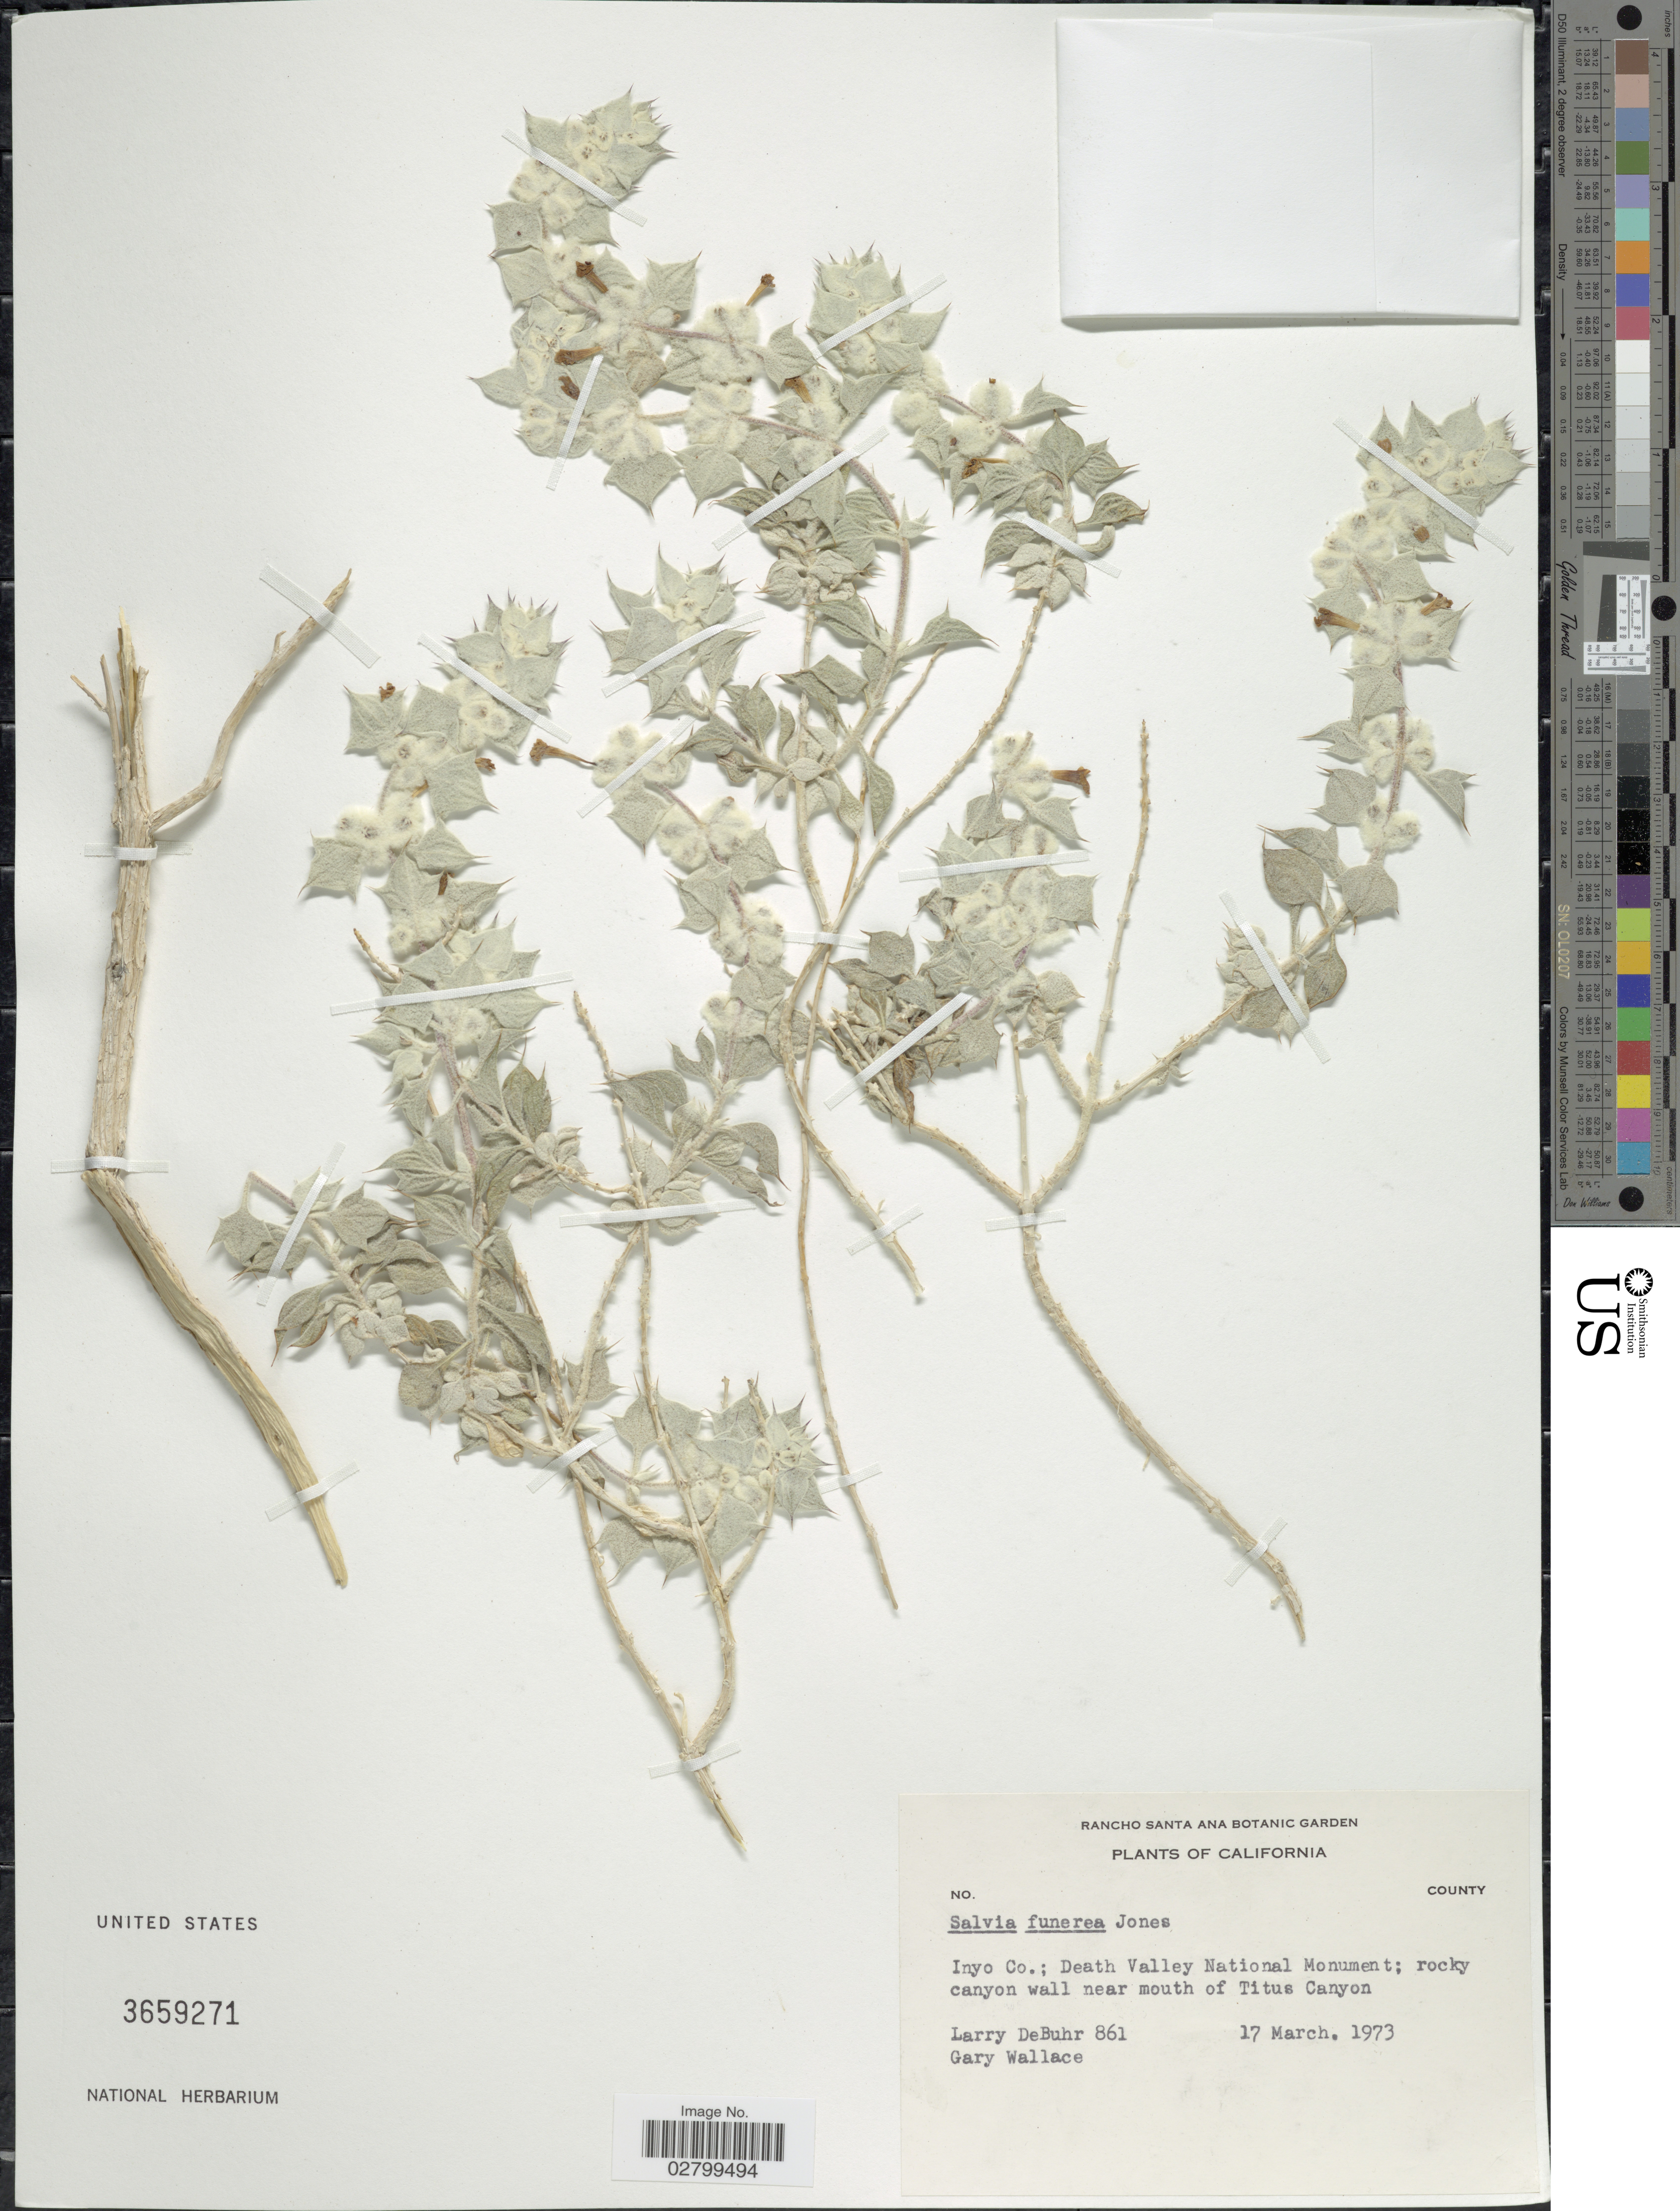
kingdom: Plantae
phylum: Tracheophyta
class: Magnoliopsida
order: Lamiales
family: Lamiaceae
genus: Salvia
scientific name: Salvia funerea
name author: M.E. Jones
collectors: L. DeBuhr & G. D. Wallace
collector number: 861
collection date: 1973-03-17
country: United States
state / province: California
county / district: Inyo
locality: Inyo Co.: Death Valley National Monument: rocky canyon wall near mouth of Titus Canyon.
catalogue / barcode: US 3659271